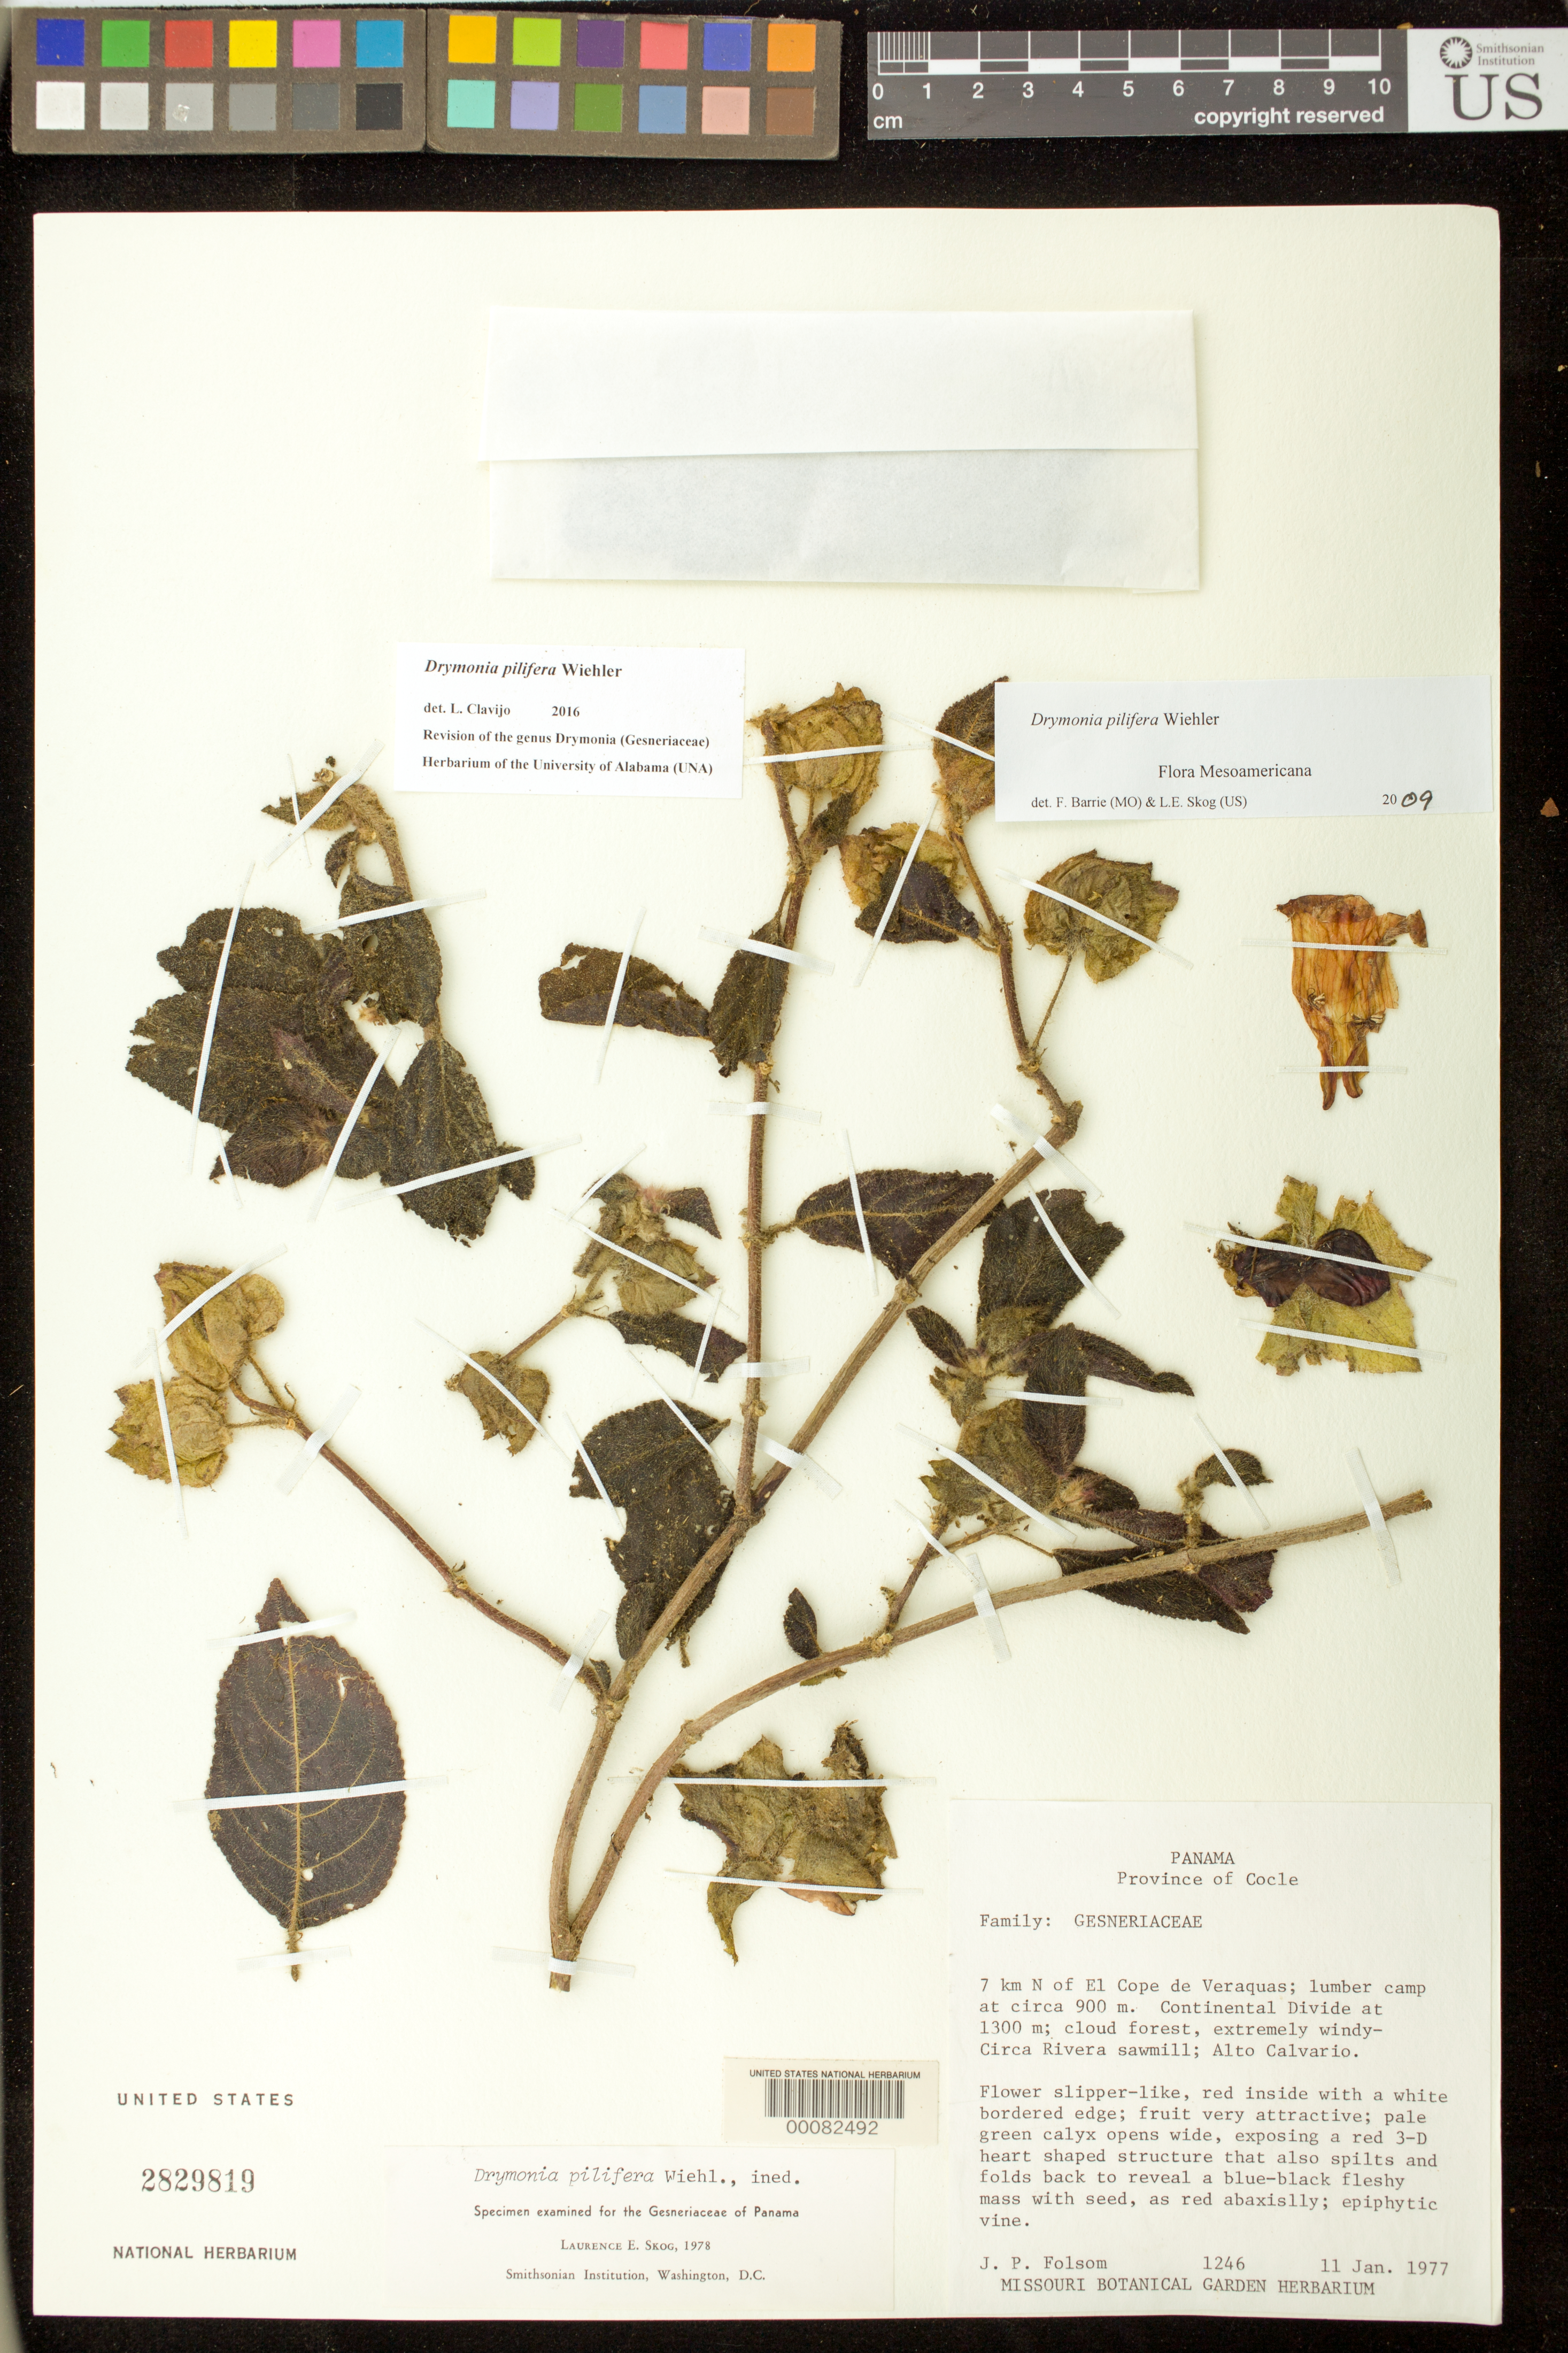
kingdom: Plantae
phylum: Tracheophyta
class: Magnoliopsida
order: Lamiales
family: Gesneriaceae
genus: Drymonia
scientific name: Drymonia pilifera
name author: Wiehler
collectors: J. P. Folsom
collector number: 1246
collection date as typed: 11 Jan 1977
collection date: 1977-01-11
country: Panama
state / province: Coclé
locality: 7 km N of El Cope de Veraquas, lumber camp, continental divide, Alto Calvario, circa Rivera Sawmill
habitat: Cloud forest, extremely windy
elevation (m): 900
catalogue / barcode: US 2829819